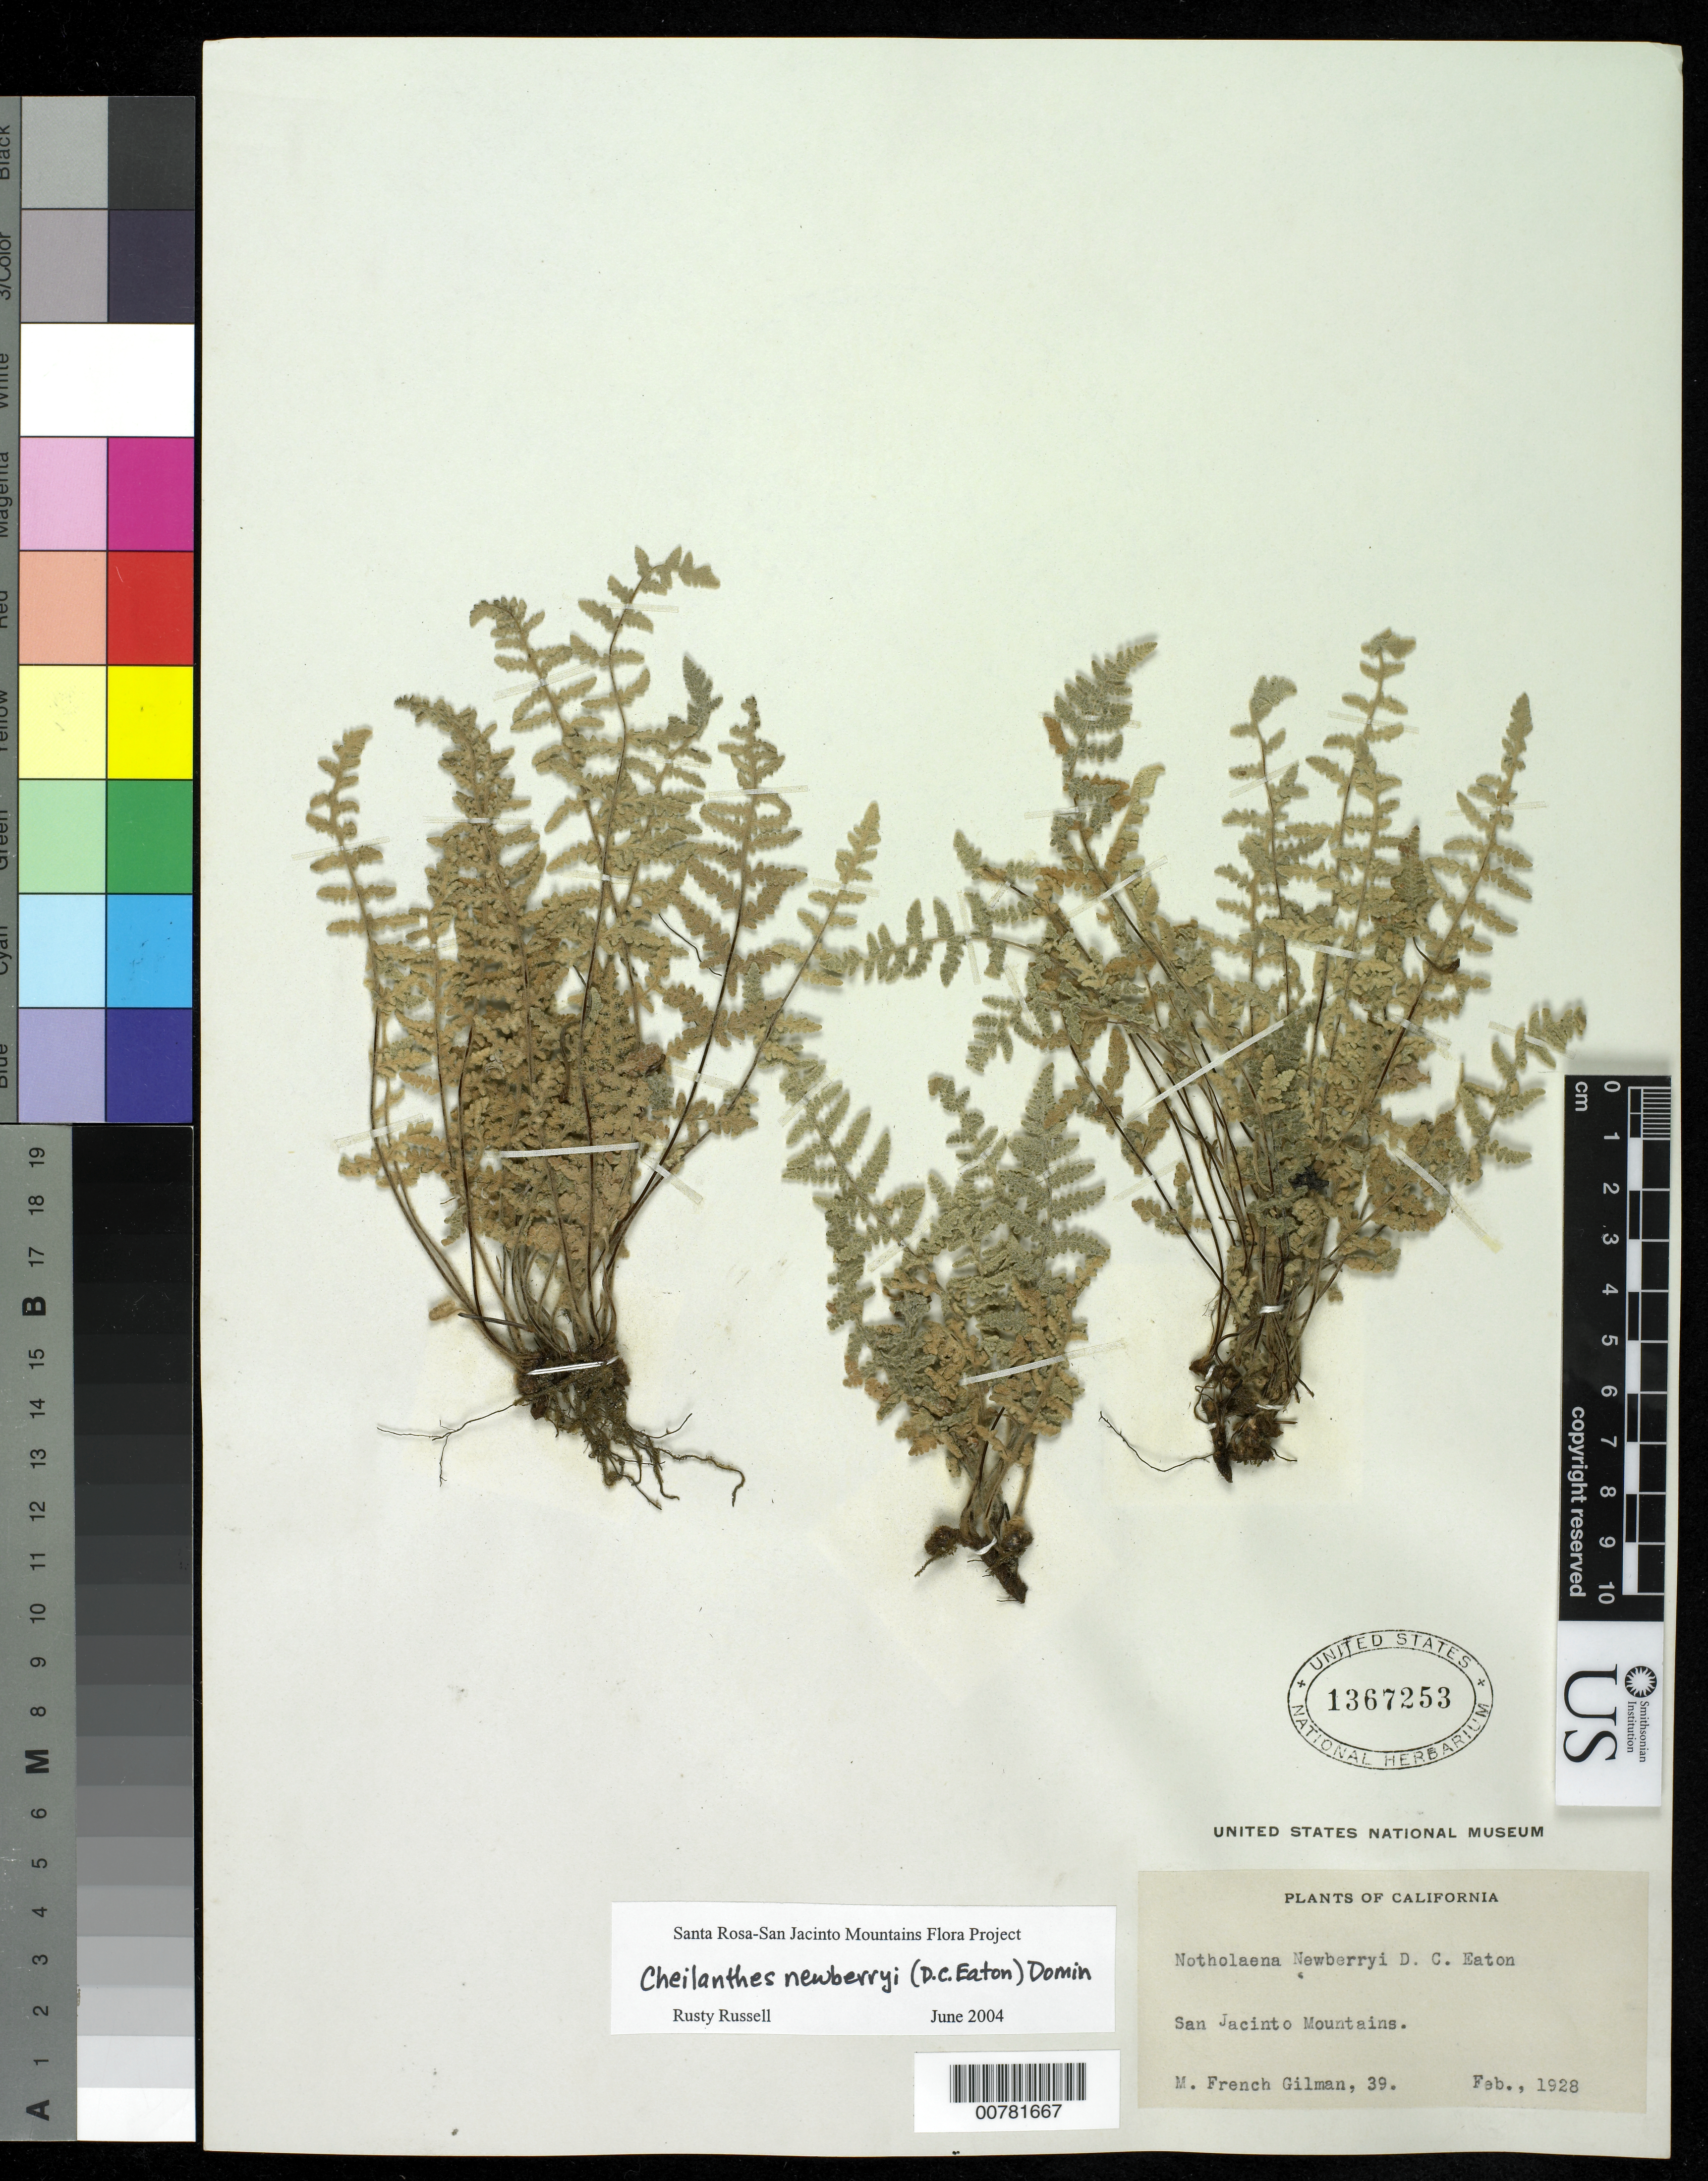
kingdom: Plantae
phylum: Tracheophyta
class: Polypodiopsida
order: Polypodiales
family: Pteridaceae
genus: Notholaena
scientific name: Notholaena newberryi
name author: D.C. Eaton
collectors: M. F. Gilman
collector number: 39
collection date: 1928-02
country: United States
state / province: California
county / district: Riverside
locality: San Jacinto Mountains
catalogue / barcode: US 1367253